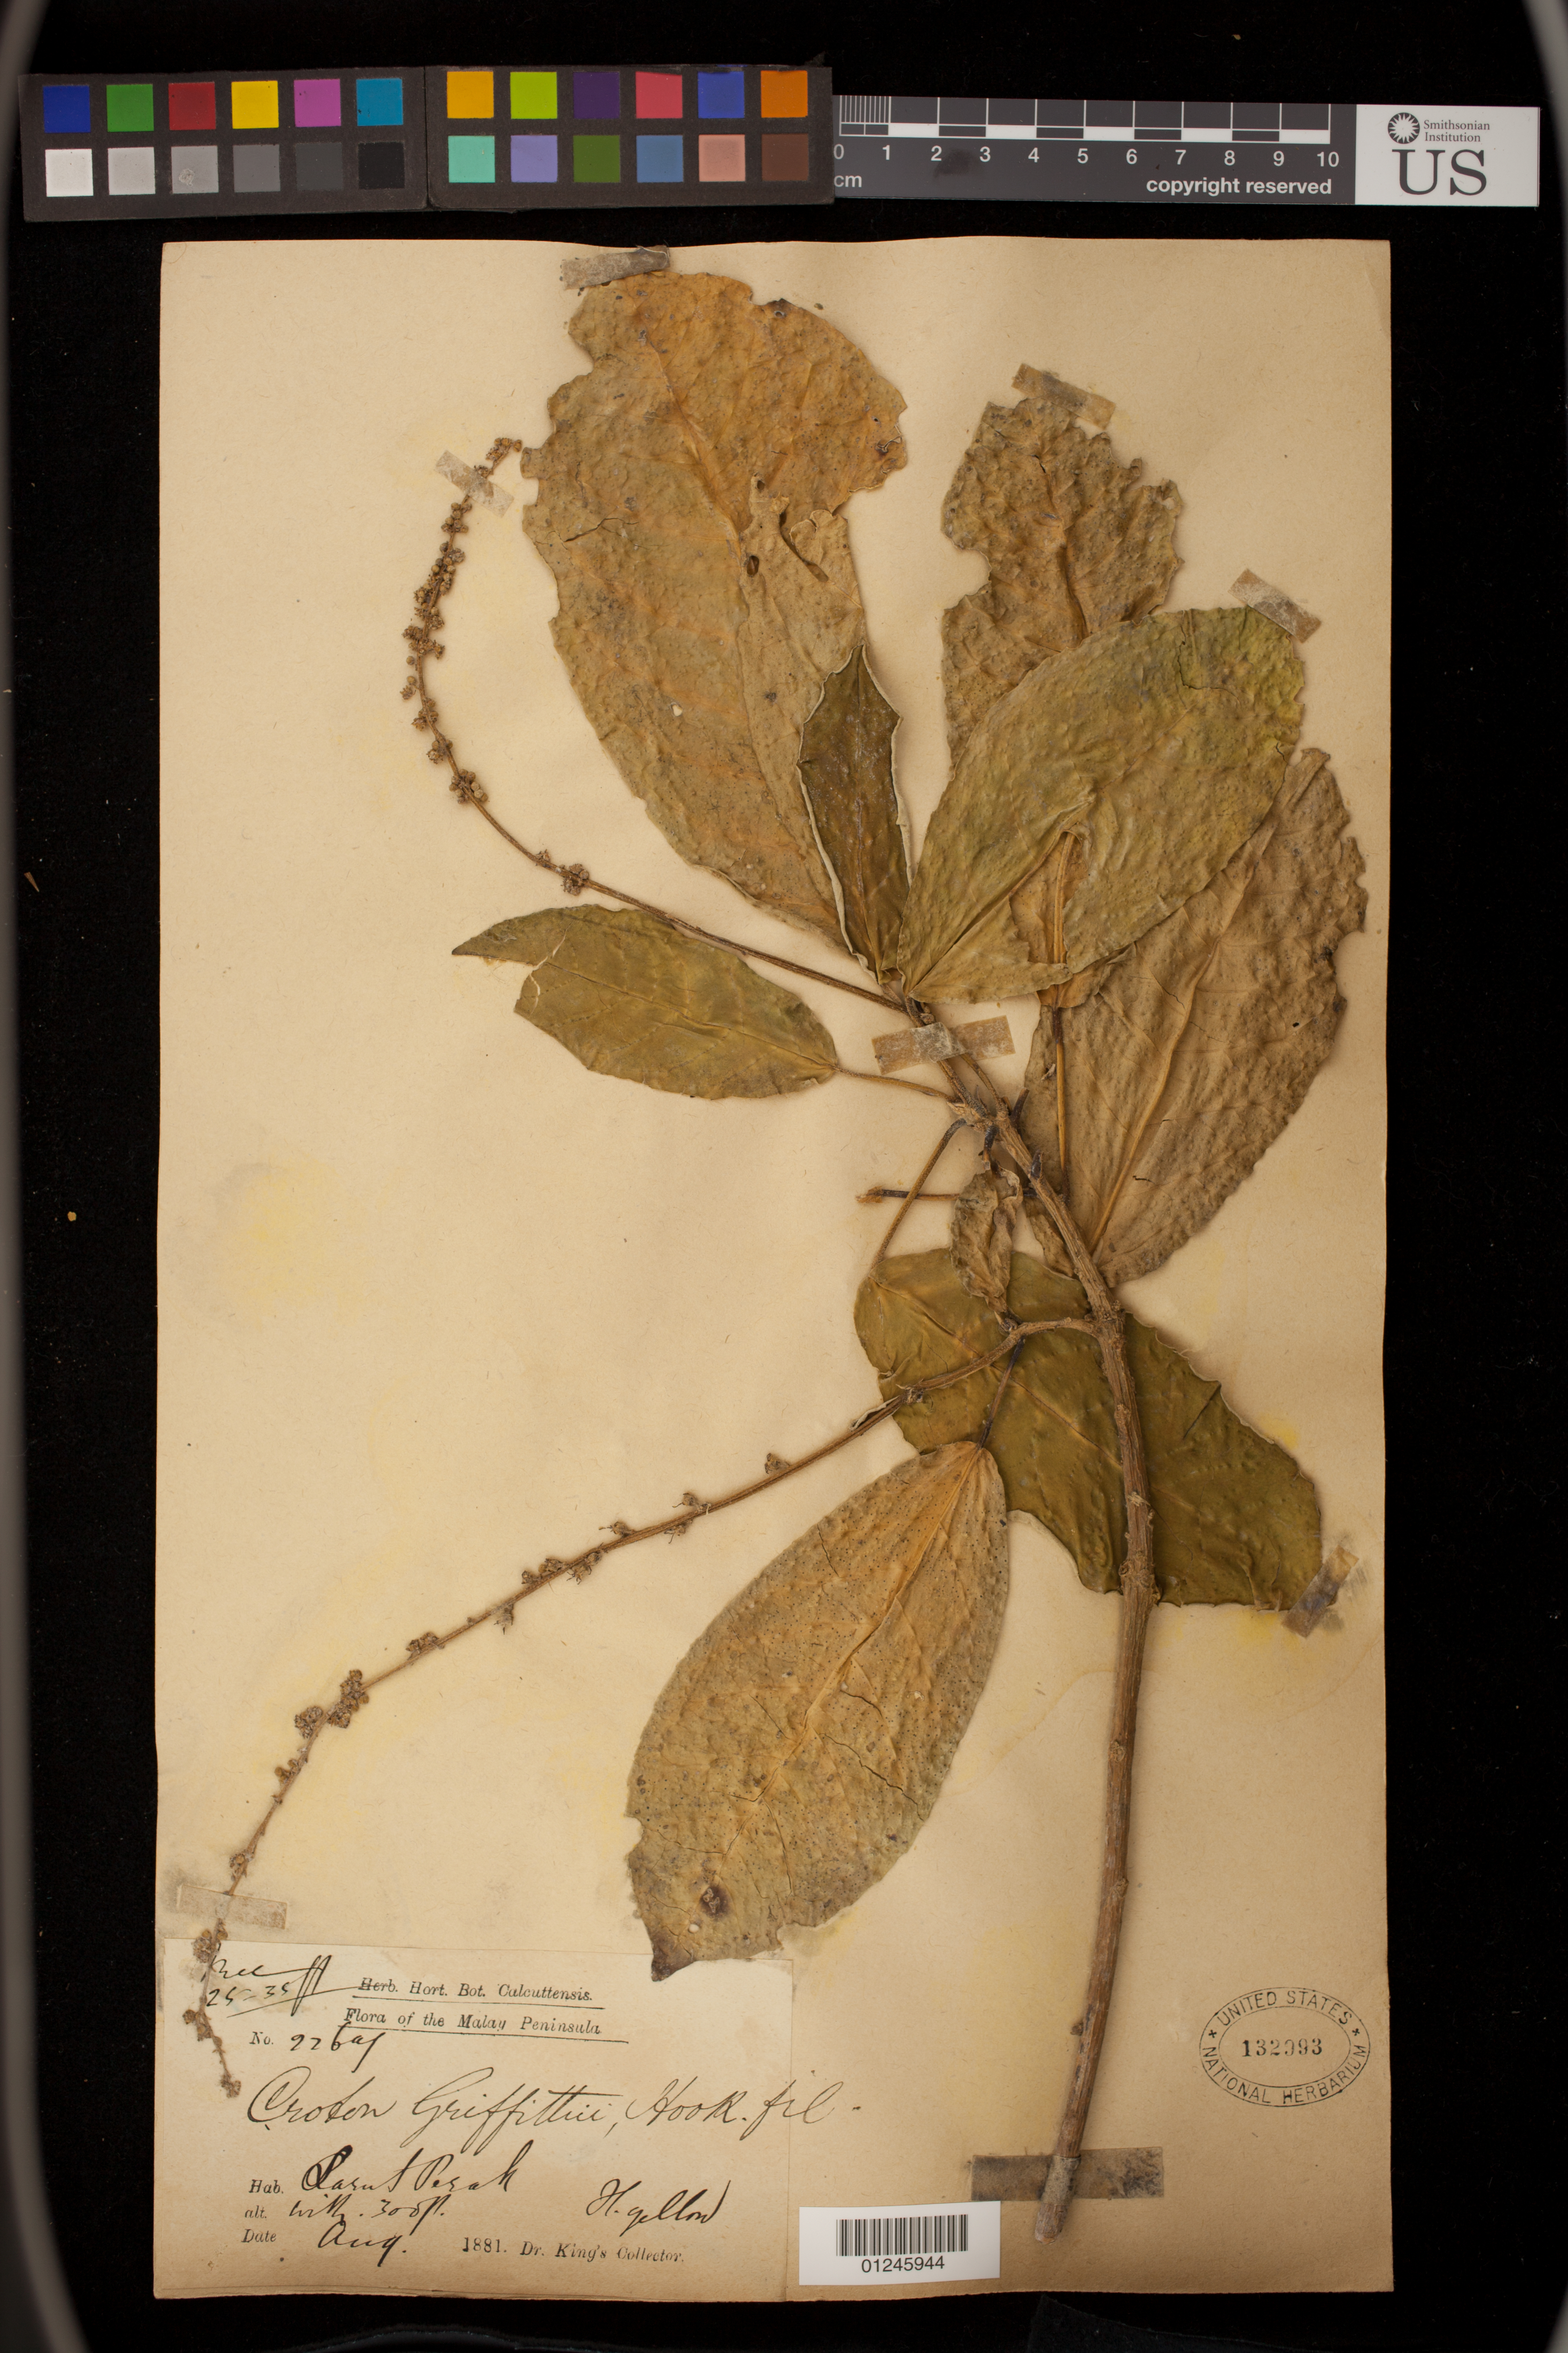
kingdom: Plantae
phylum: Tracheophyta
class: Magnoliopsida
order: Malpighiales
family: Euphorbiaceae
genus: Croton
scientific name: Croton griffithii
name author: Hook. f.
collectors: Dr. King's collector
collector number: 22601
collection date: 1881-08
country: Malaysia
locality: Sarut Perak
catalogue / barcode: US 132993